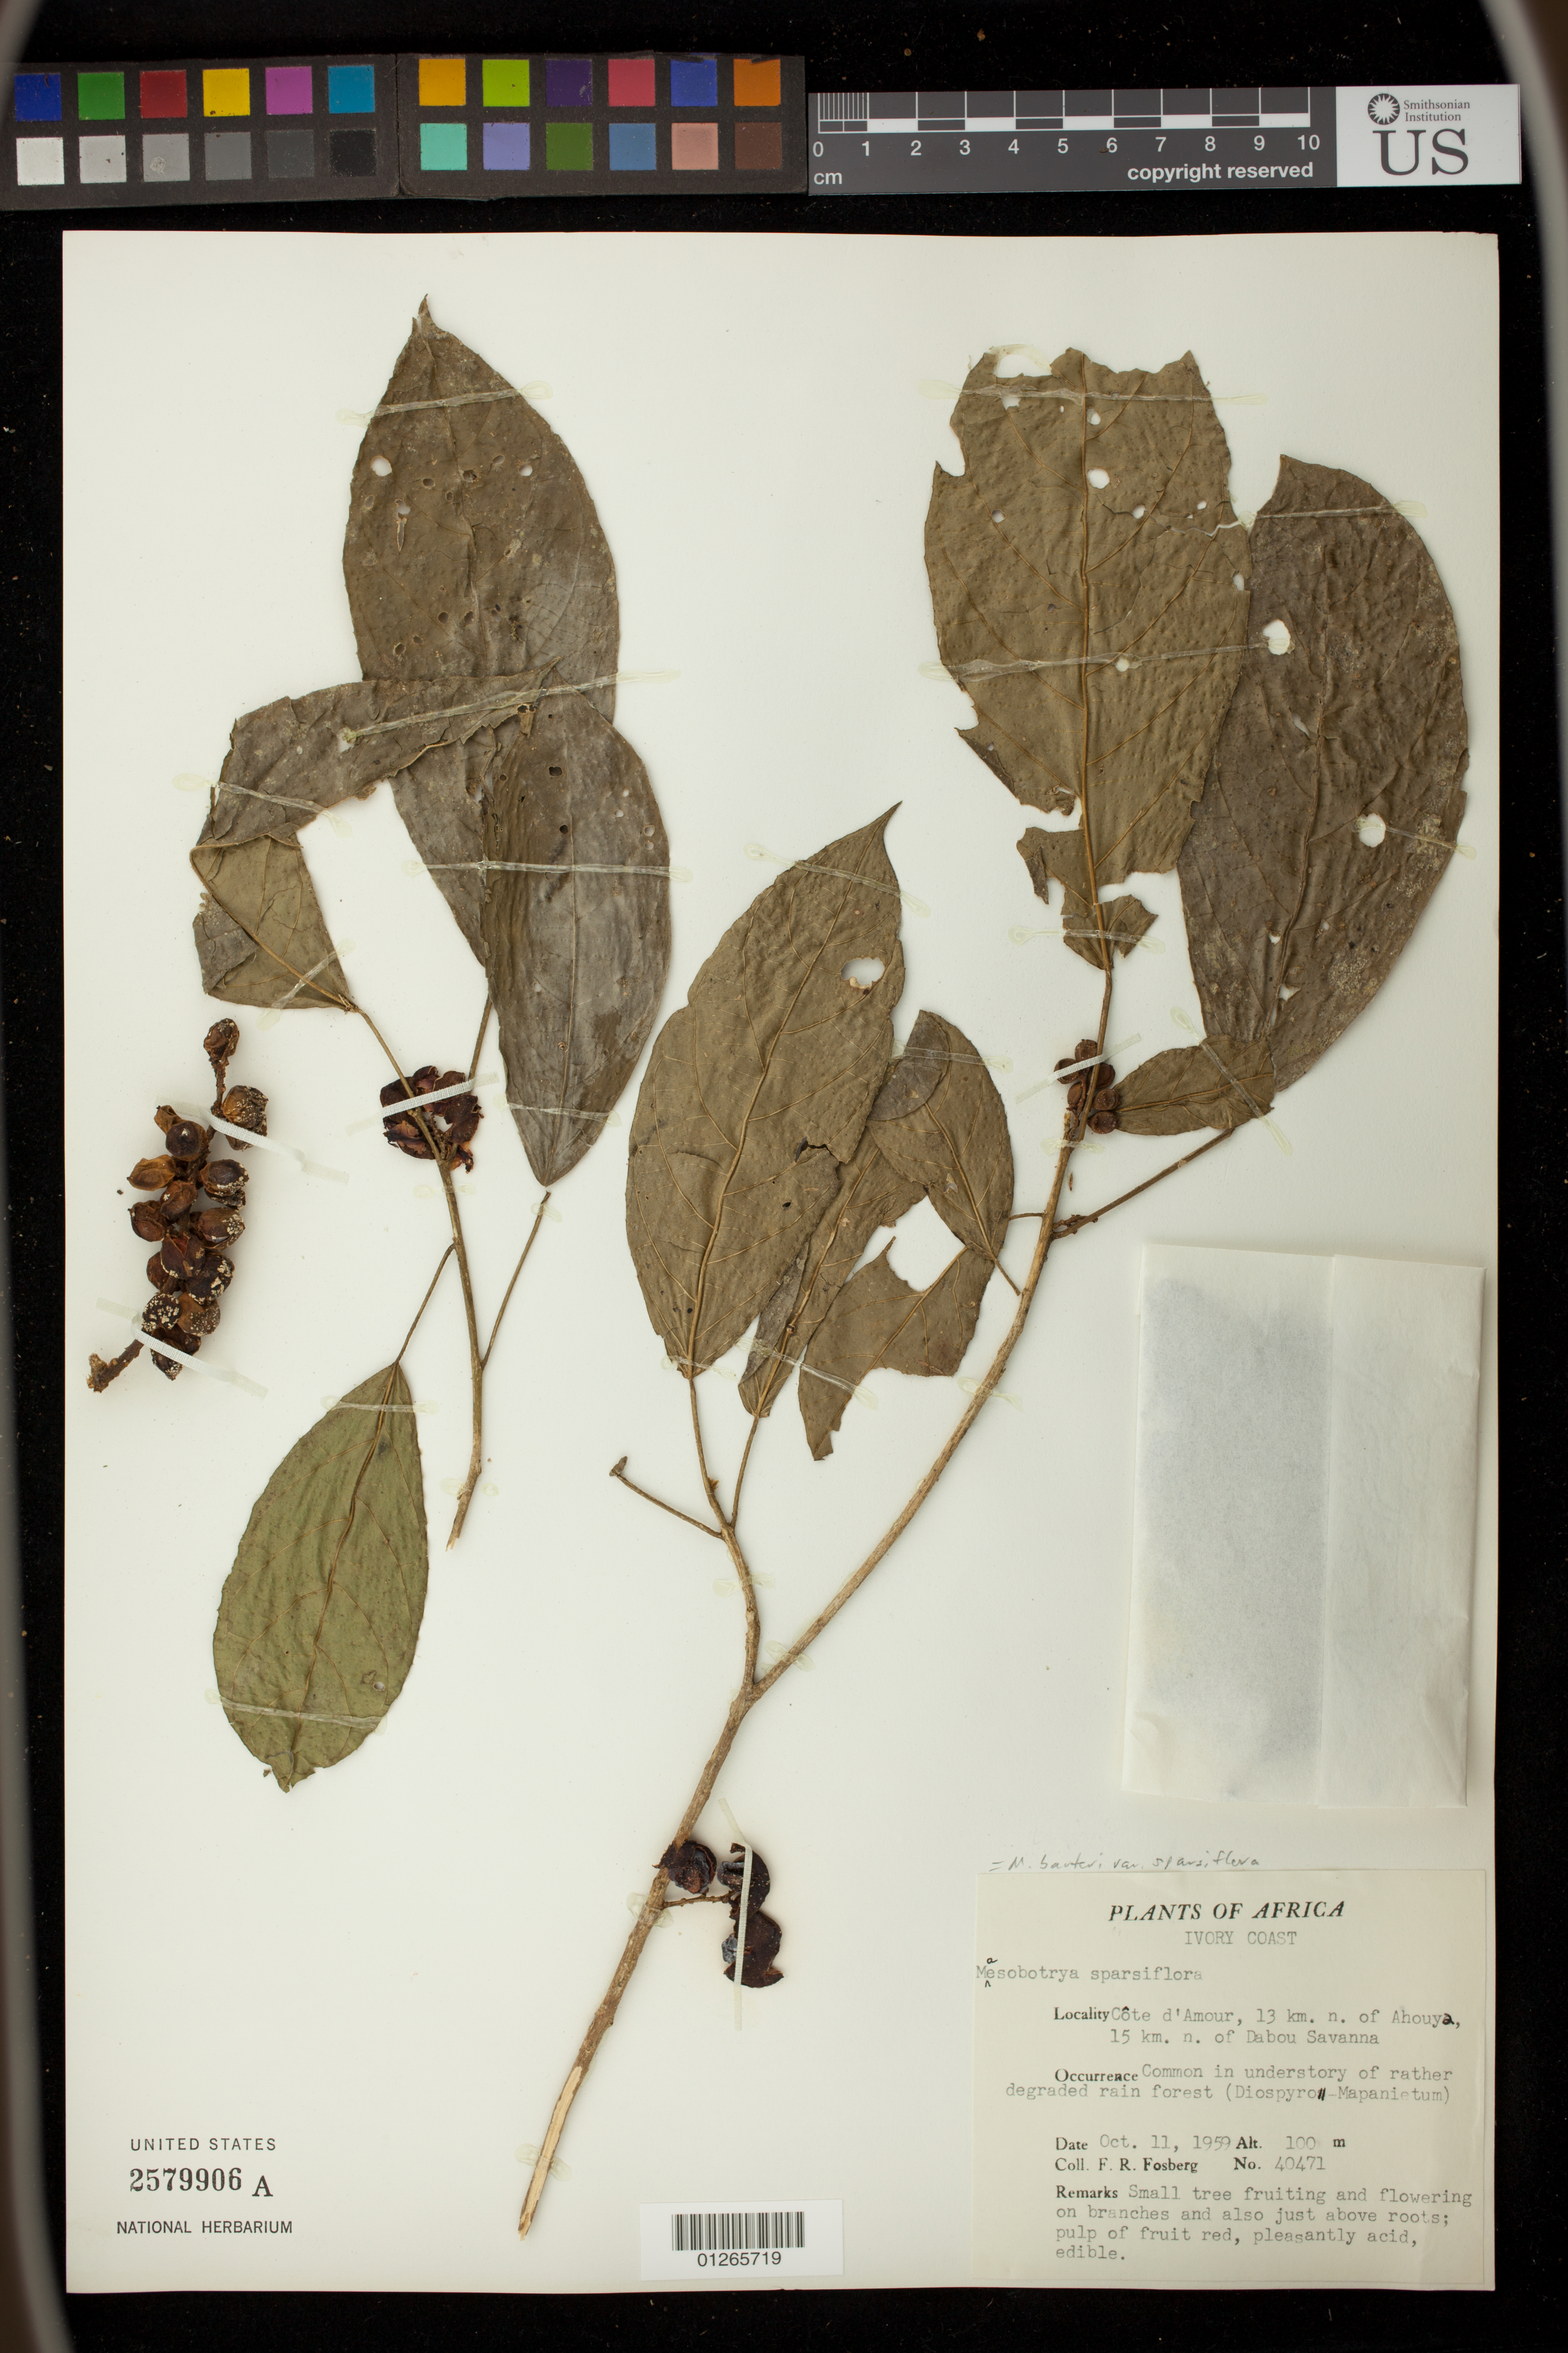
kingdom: Plantae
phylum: Tracheophyta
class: Magnoliopsida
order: Malpighiales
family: Phyllanthaceae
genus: Maesobotrya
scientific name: Maesobotrya barteri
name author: (Baill.) Hutch.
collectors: F. R. Fosberg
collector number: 40471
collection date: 1959-10-11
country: Ivory Coast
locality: Cote d' Amour, 13 km. n. of Ahouya, 15 km. n. of Dabou Savanna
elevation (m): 100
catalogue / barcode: US 2579906